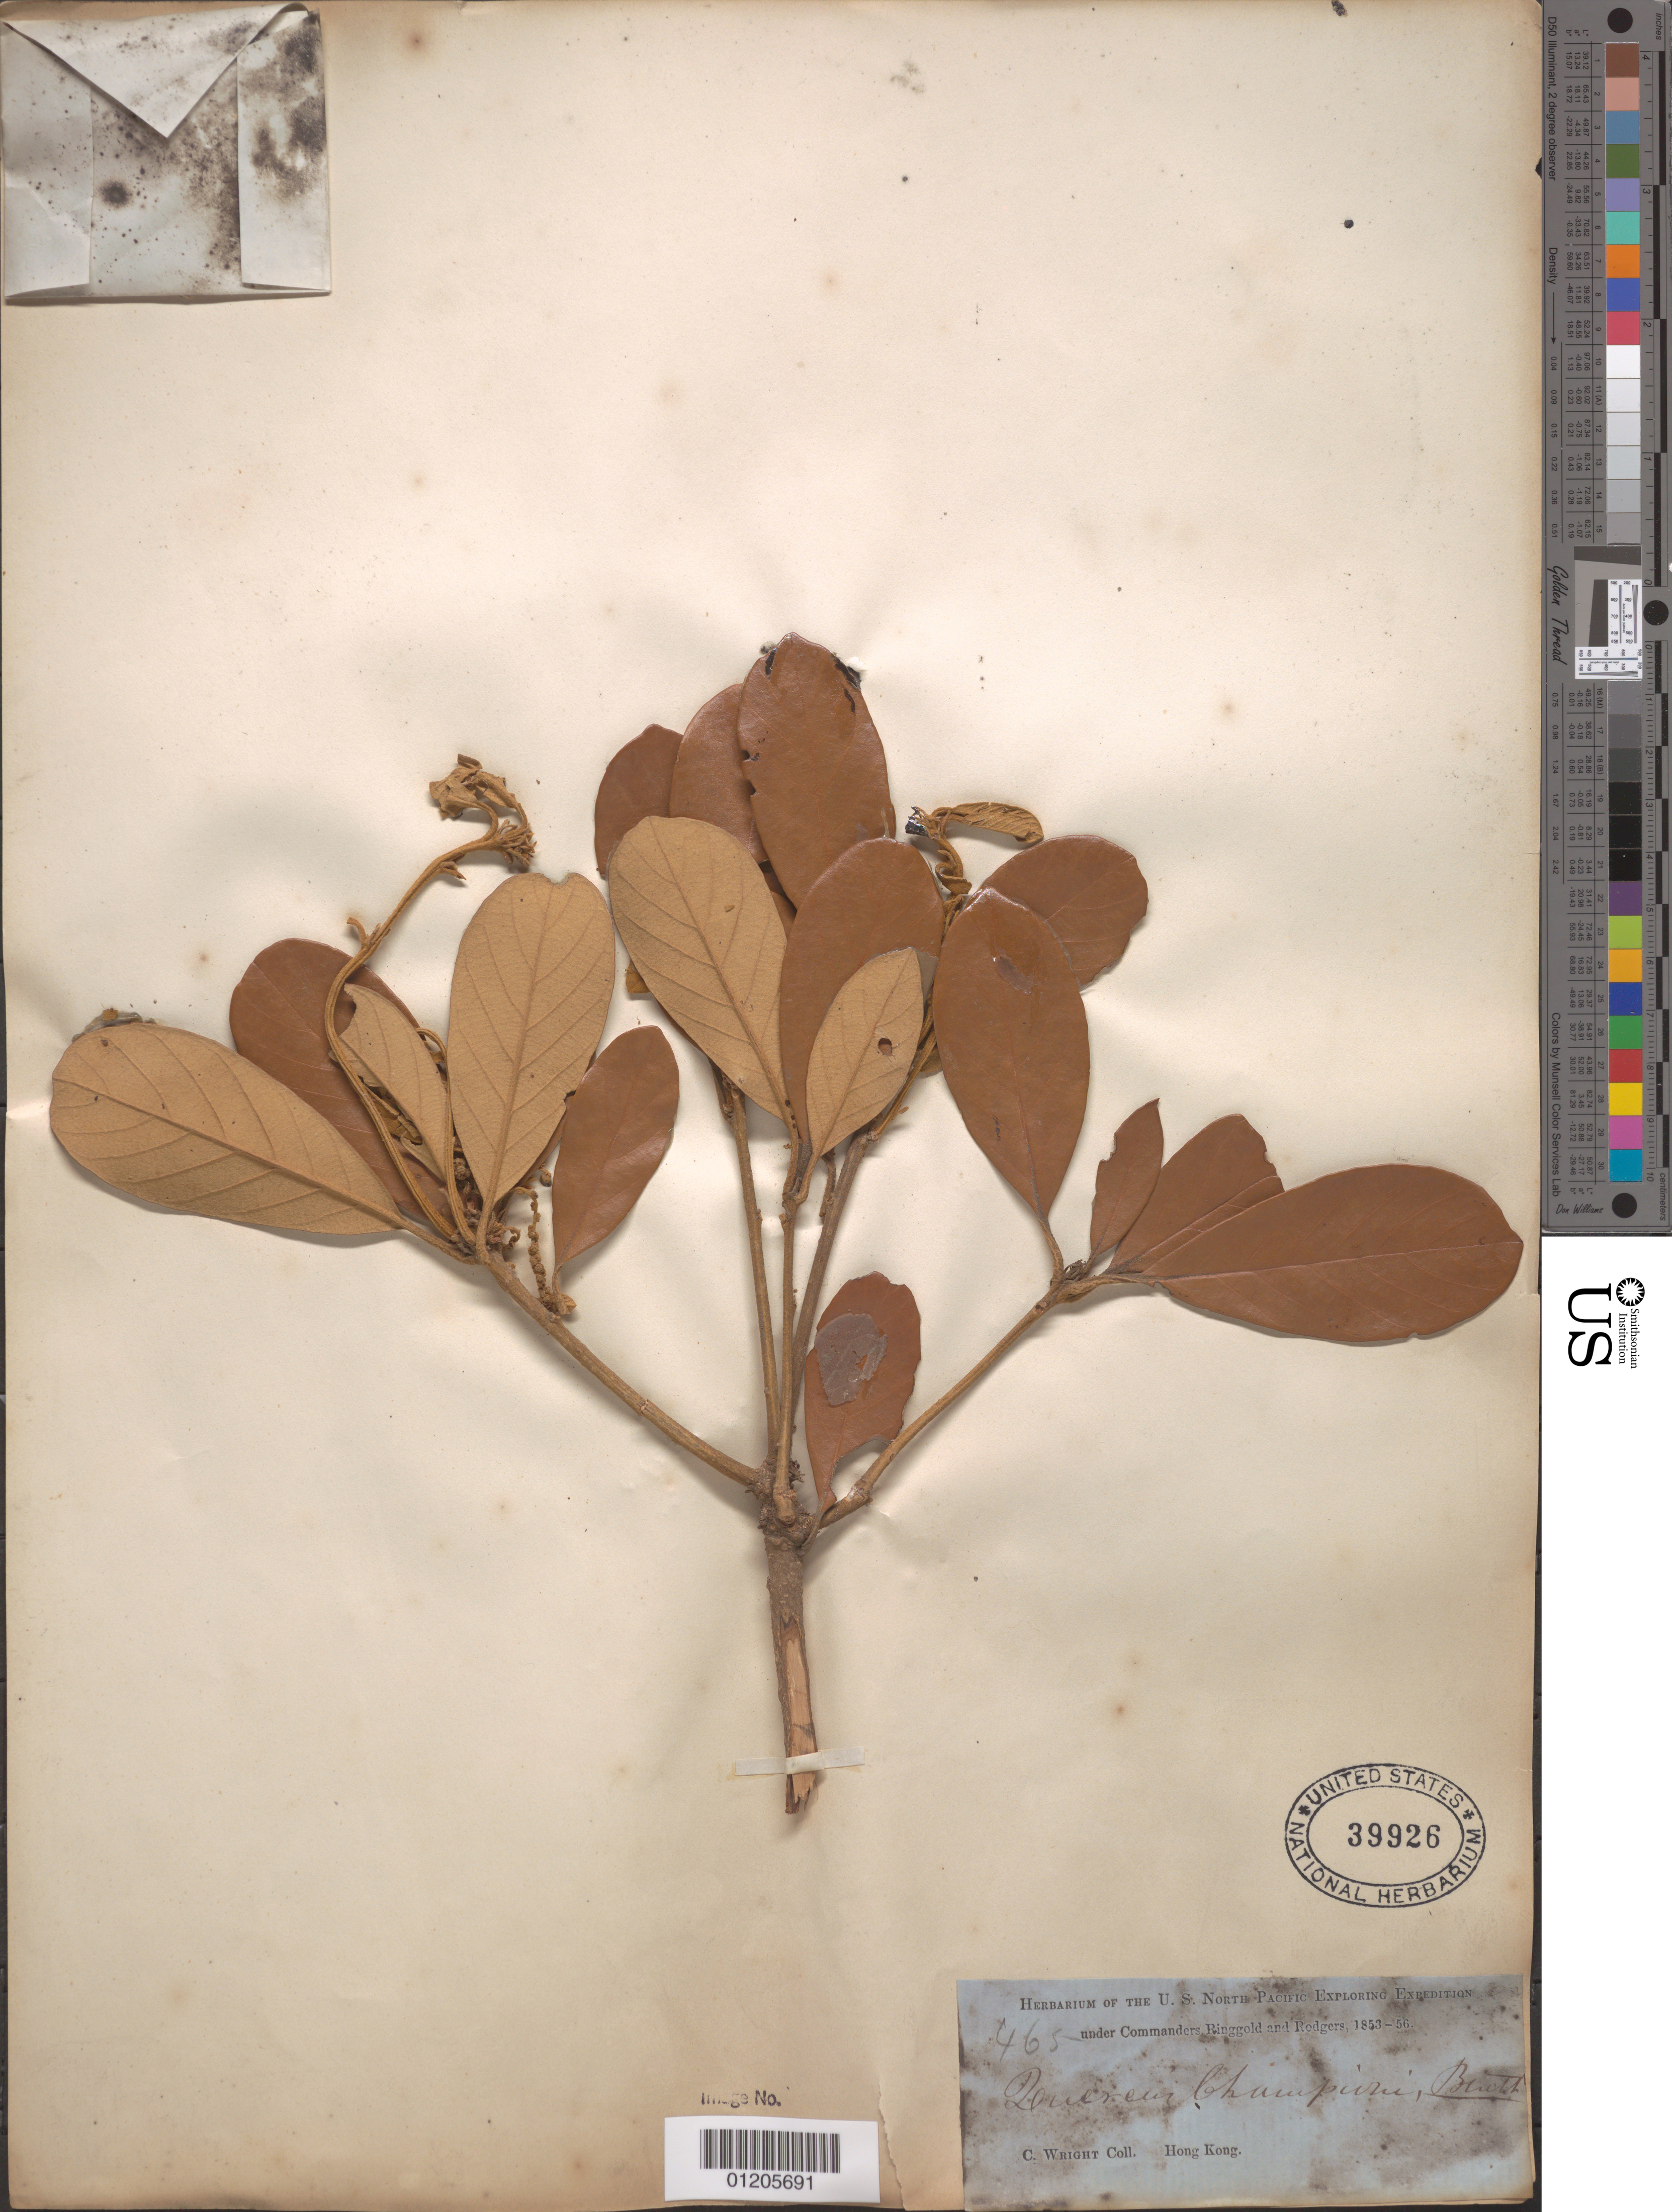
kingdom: Plantae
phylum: Tracheophyta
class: Magnoliopsida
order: Fagales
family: Fagaceae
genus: Quercus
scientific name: Quercus championii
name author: Benth.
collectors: C. Wright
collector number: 465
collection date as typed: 1853 to -- -- 1856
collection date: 1853/1856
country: China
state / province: Hong Kong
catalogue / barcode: US 39926